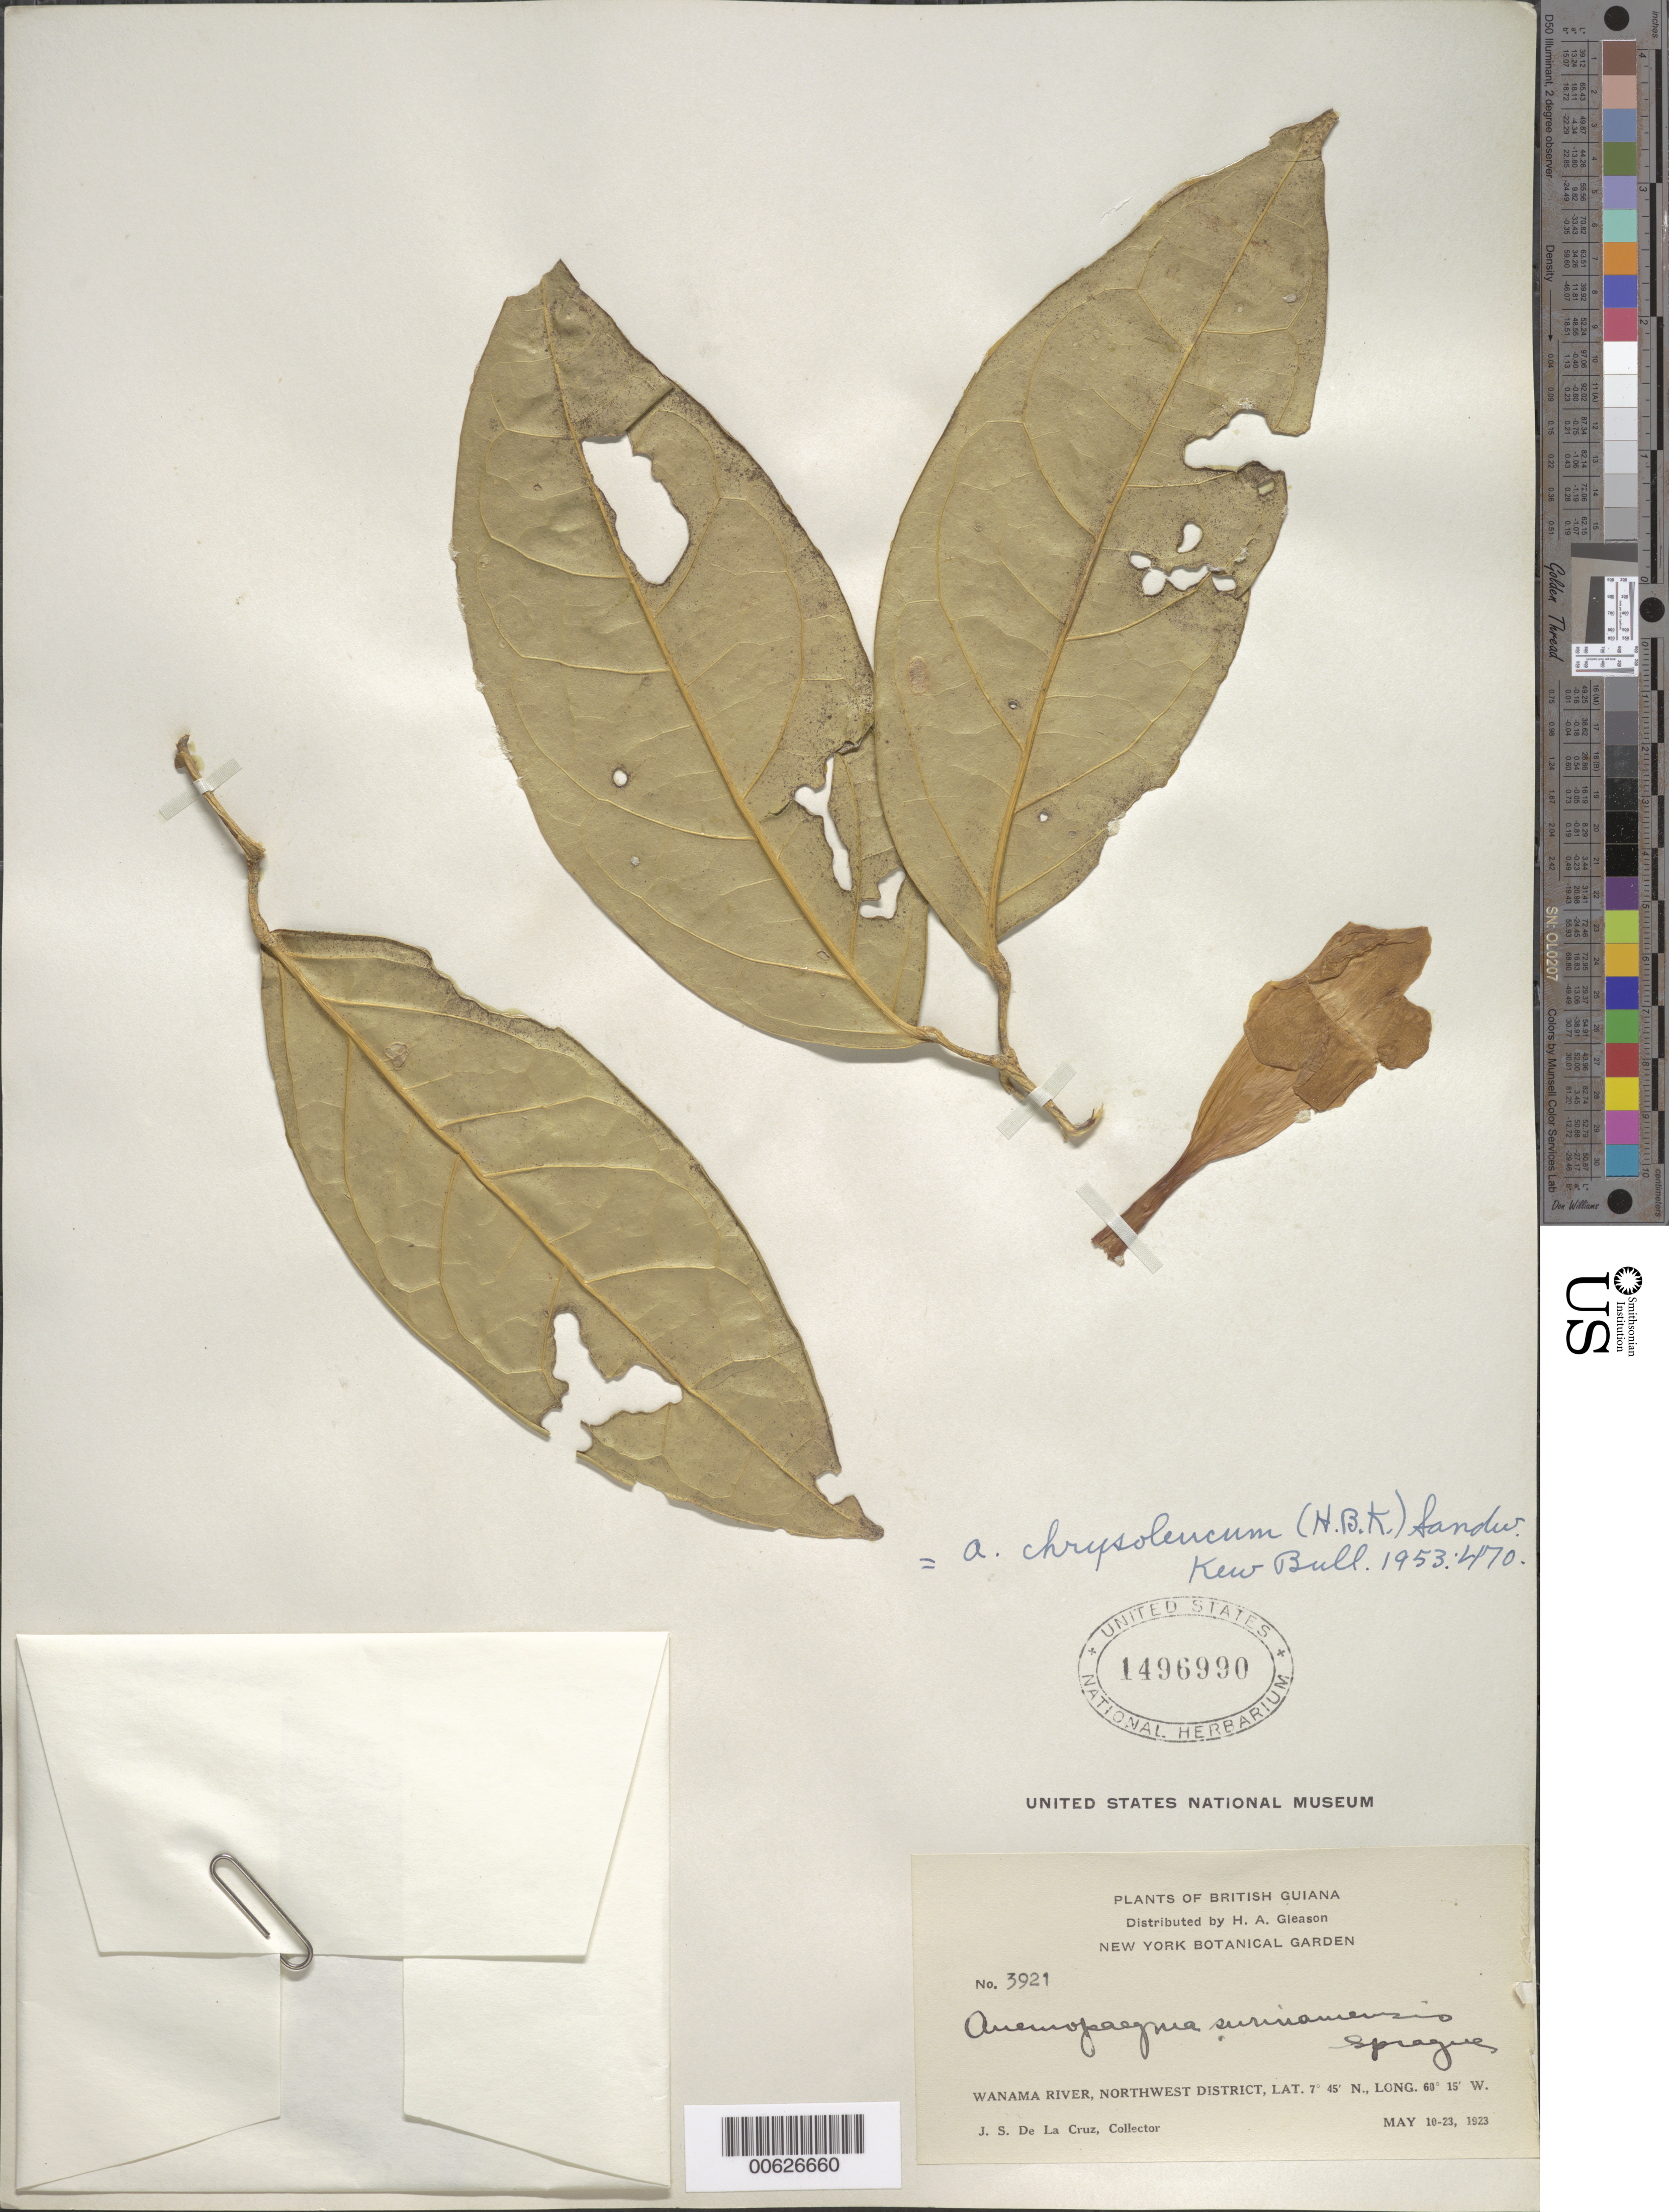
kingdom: Plantae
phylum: Tracheophyta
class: Magnoliopsida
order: Lamiales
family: Bignoniaceae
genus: Anemopaegma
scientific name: Anemopaegma chrysoleucum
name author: (Kunth) Sandwith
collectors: J. S. de la Cruz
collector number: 3921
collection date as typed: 10-May-23 to 23-May-23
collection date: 1923-05-10/1923-05-23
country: Guyana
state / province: Barima-Waini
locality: Wanama R., NW District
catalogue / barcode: US 1496990